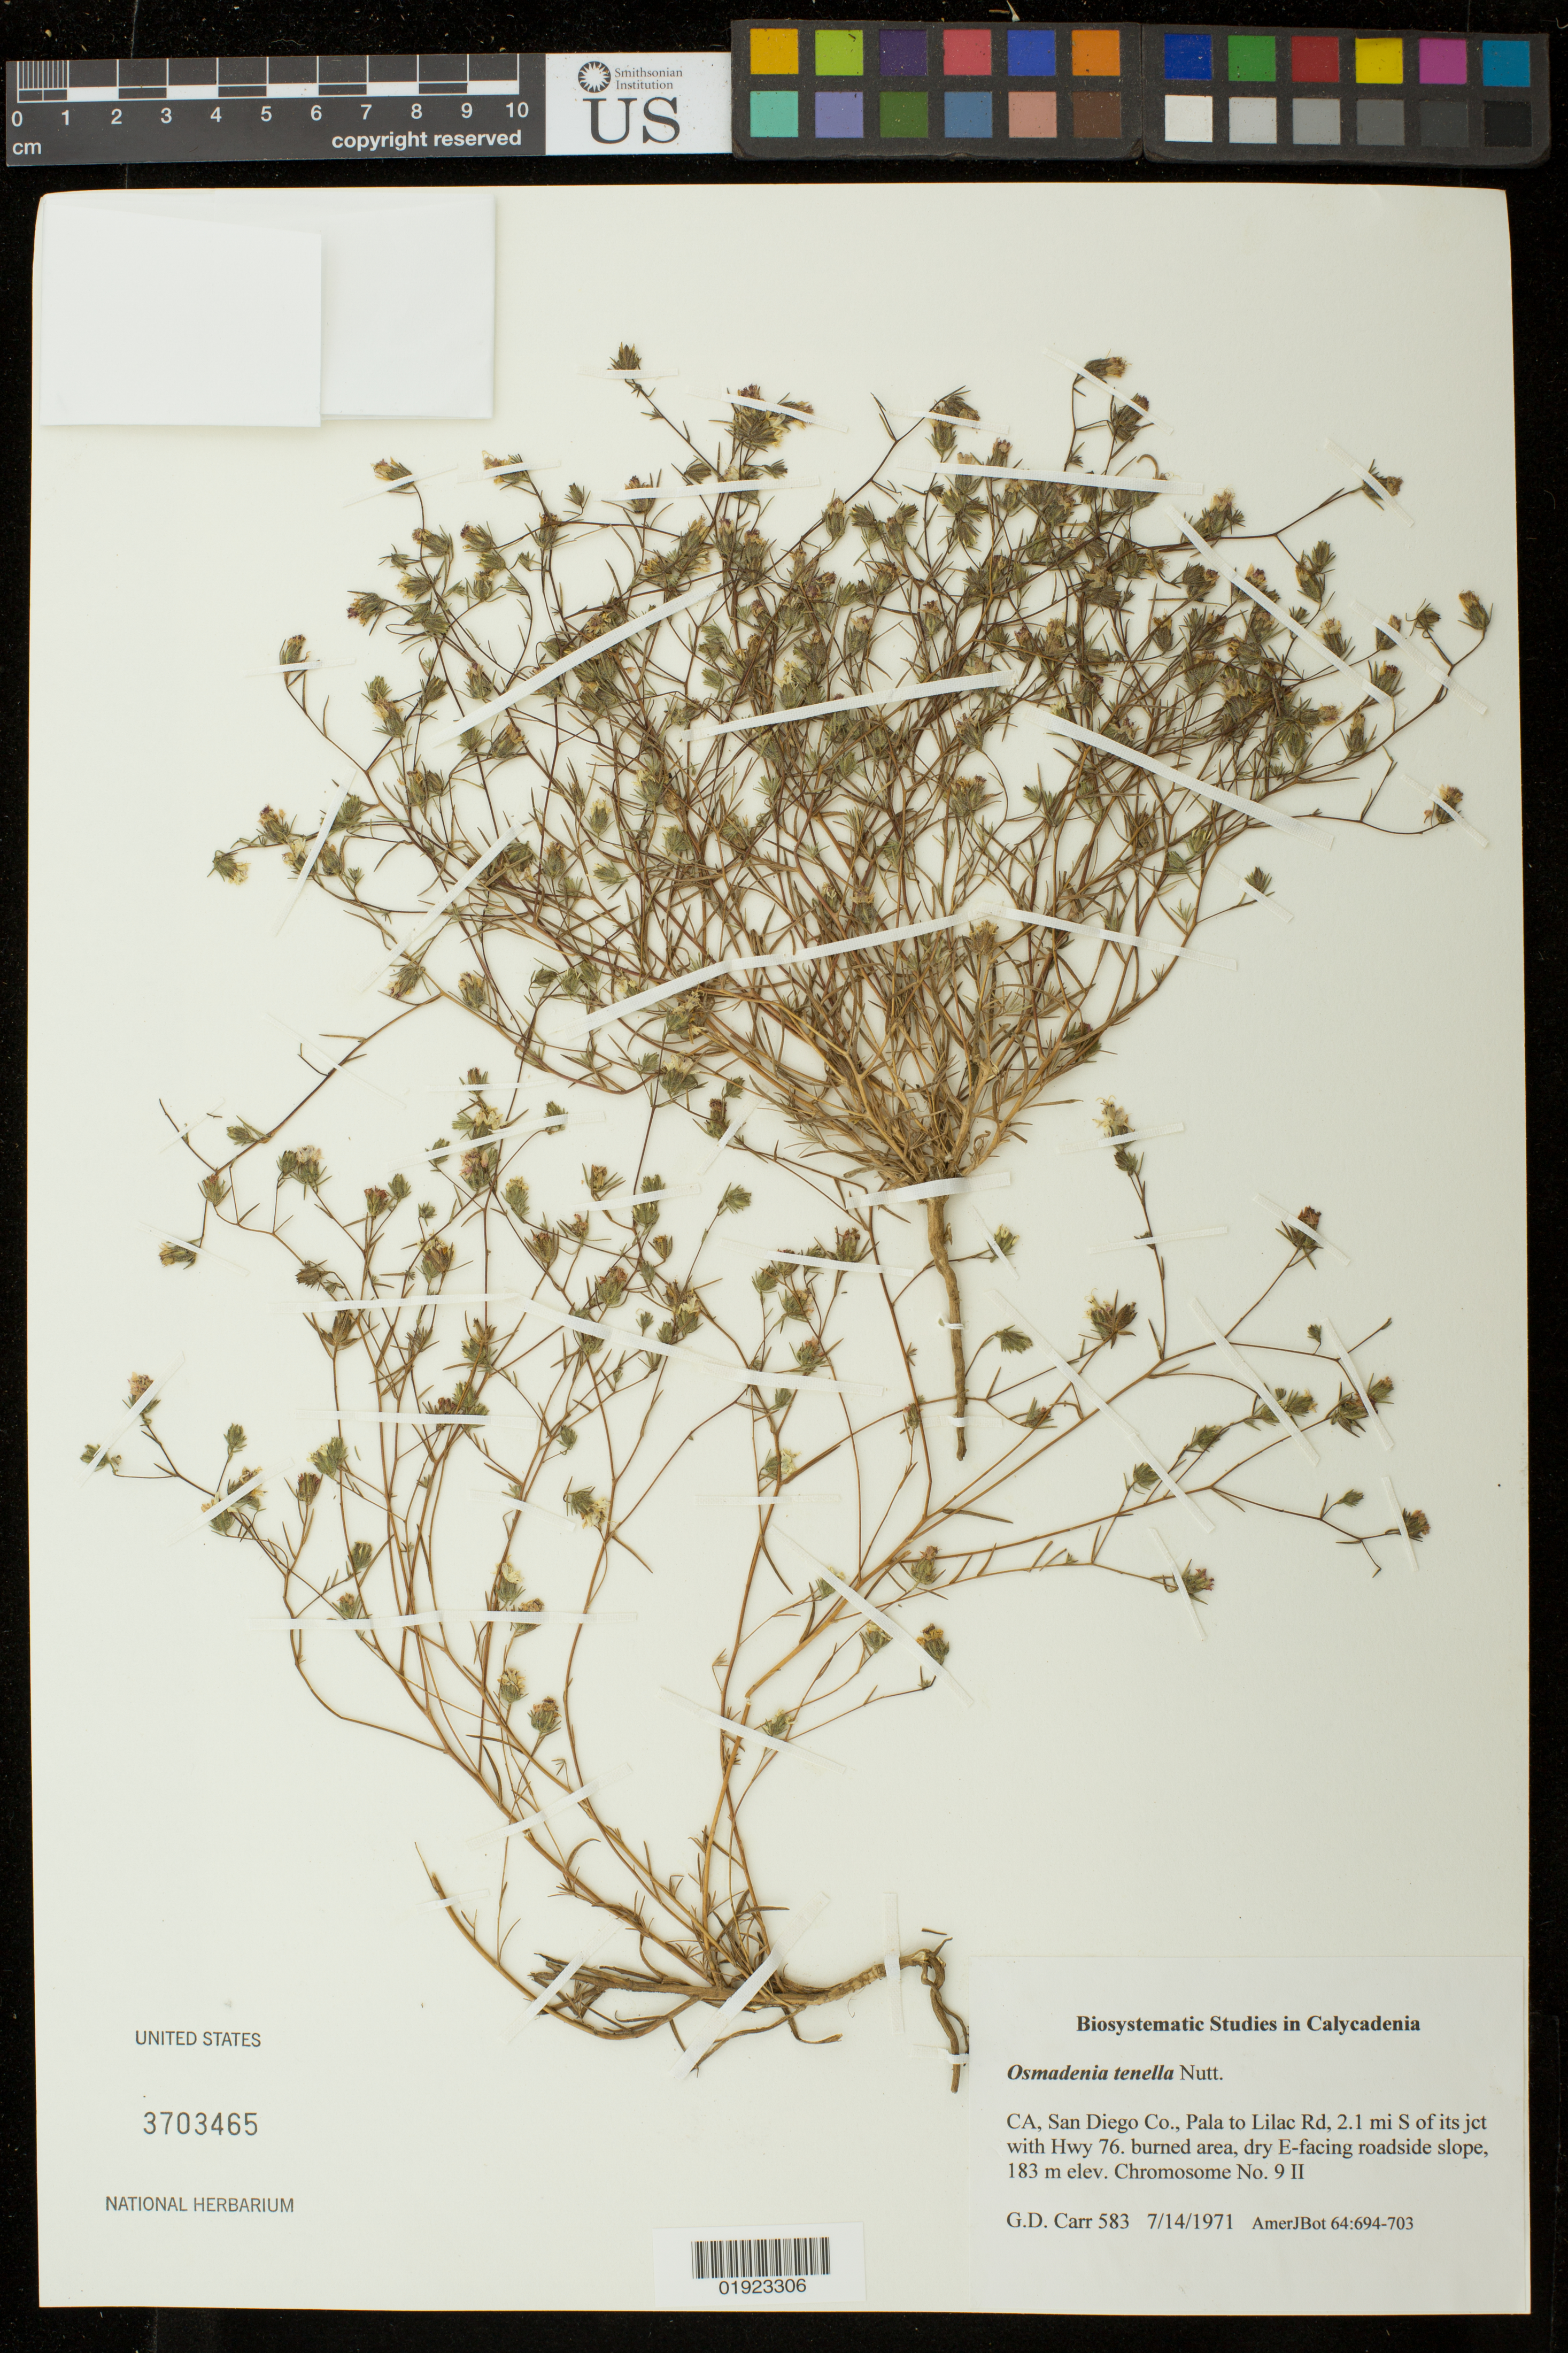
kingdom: Plantae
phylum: Tracheophyta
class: Magnoliopsida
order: Asterales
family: Asteraceae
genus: Osmadenia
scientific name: Osmadenia tenella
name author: Nutt.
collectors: G. D. Carr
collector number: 583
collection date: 1971-07-14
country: United States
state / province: California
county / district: San Diego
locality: Pala to Lilac Rd, 2.1 mi S of its jct with Hwy 76.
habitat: Burned area, dry E-facing roadside slope.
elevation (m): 183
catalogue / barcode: US 3703465